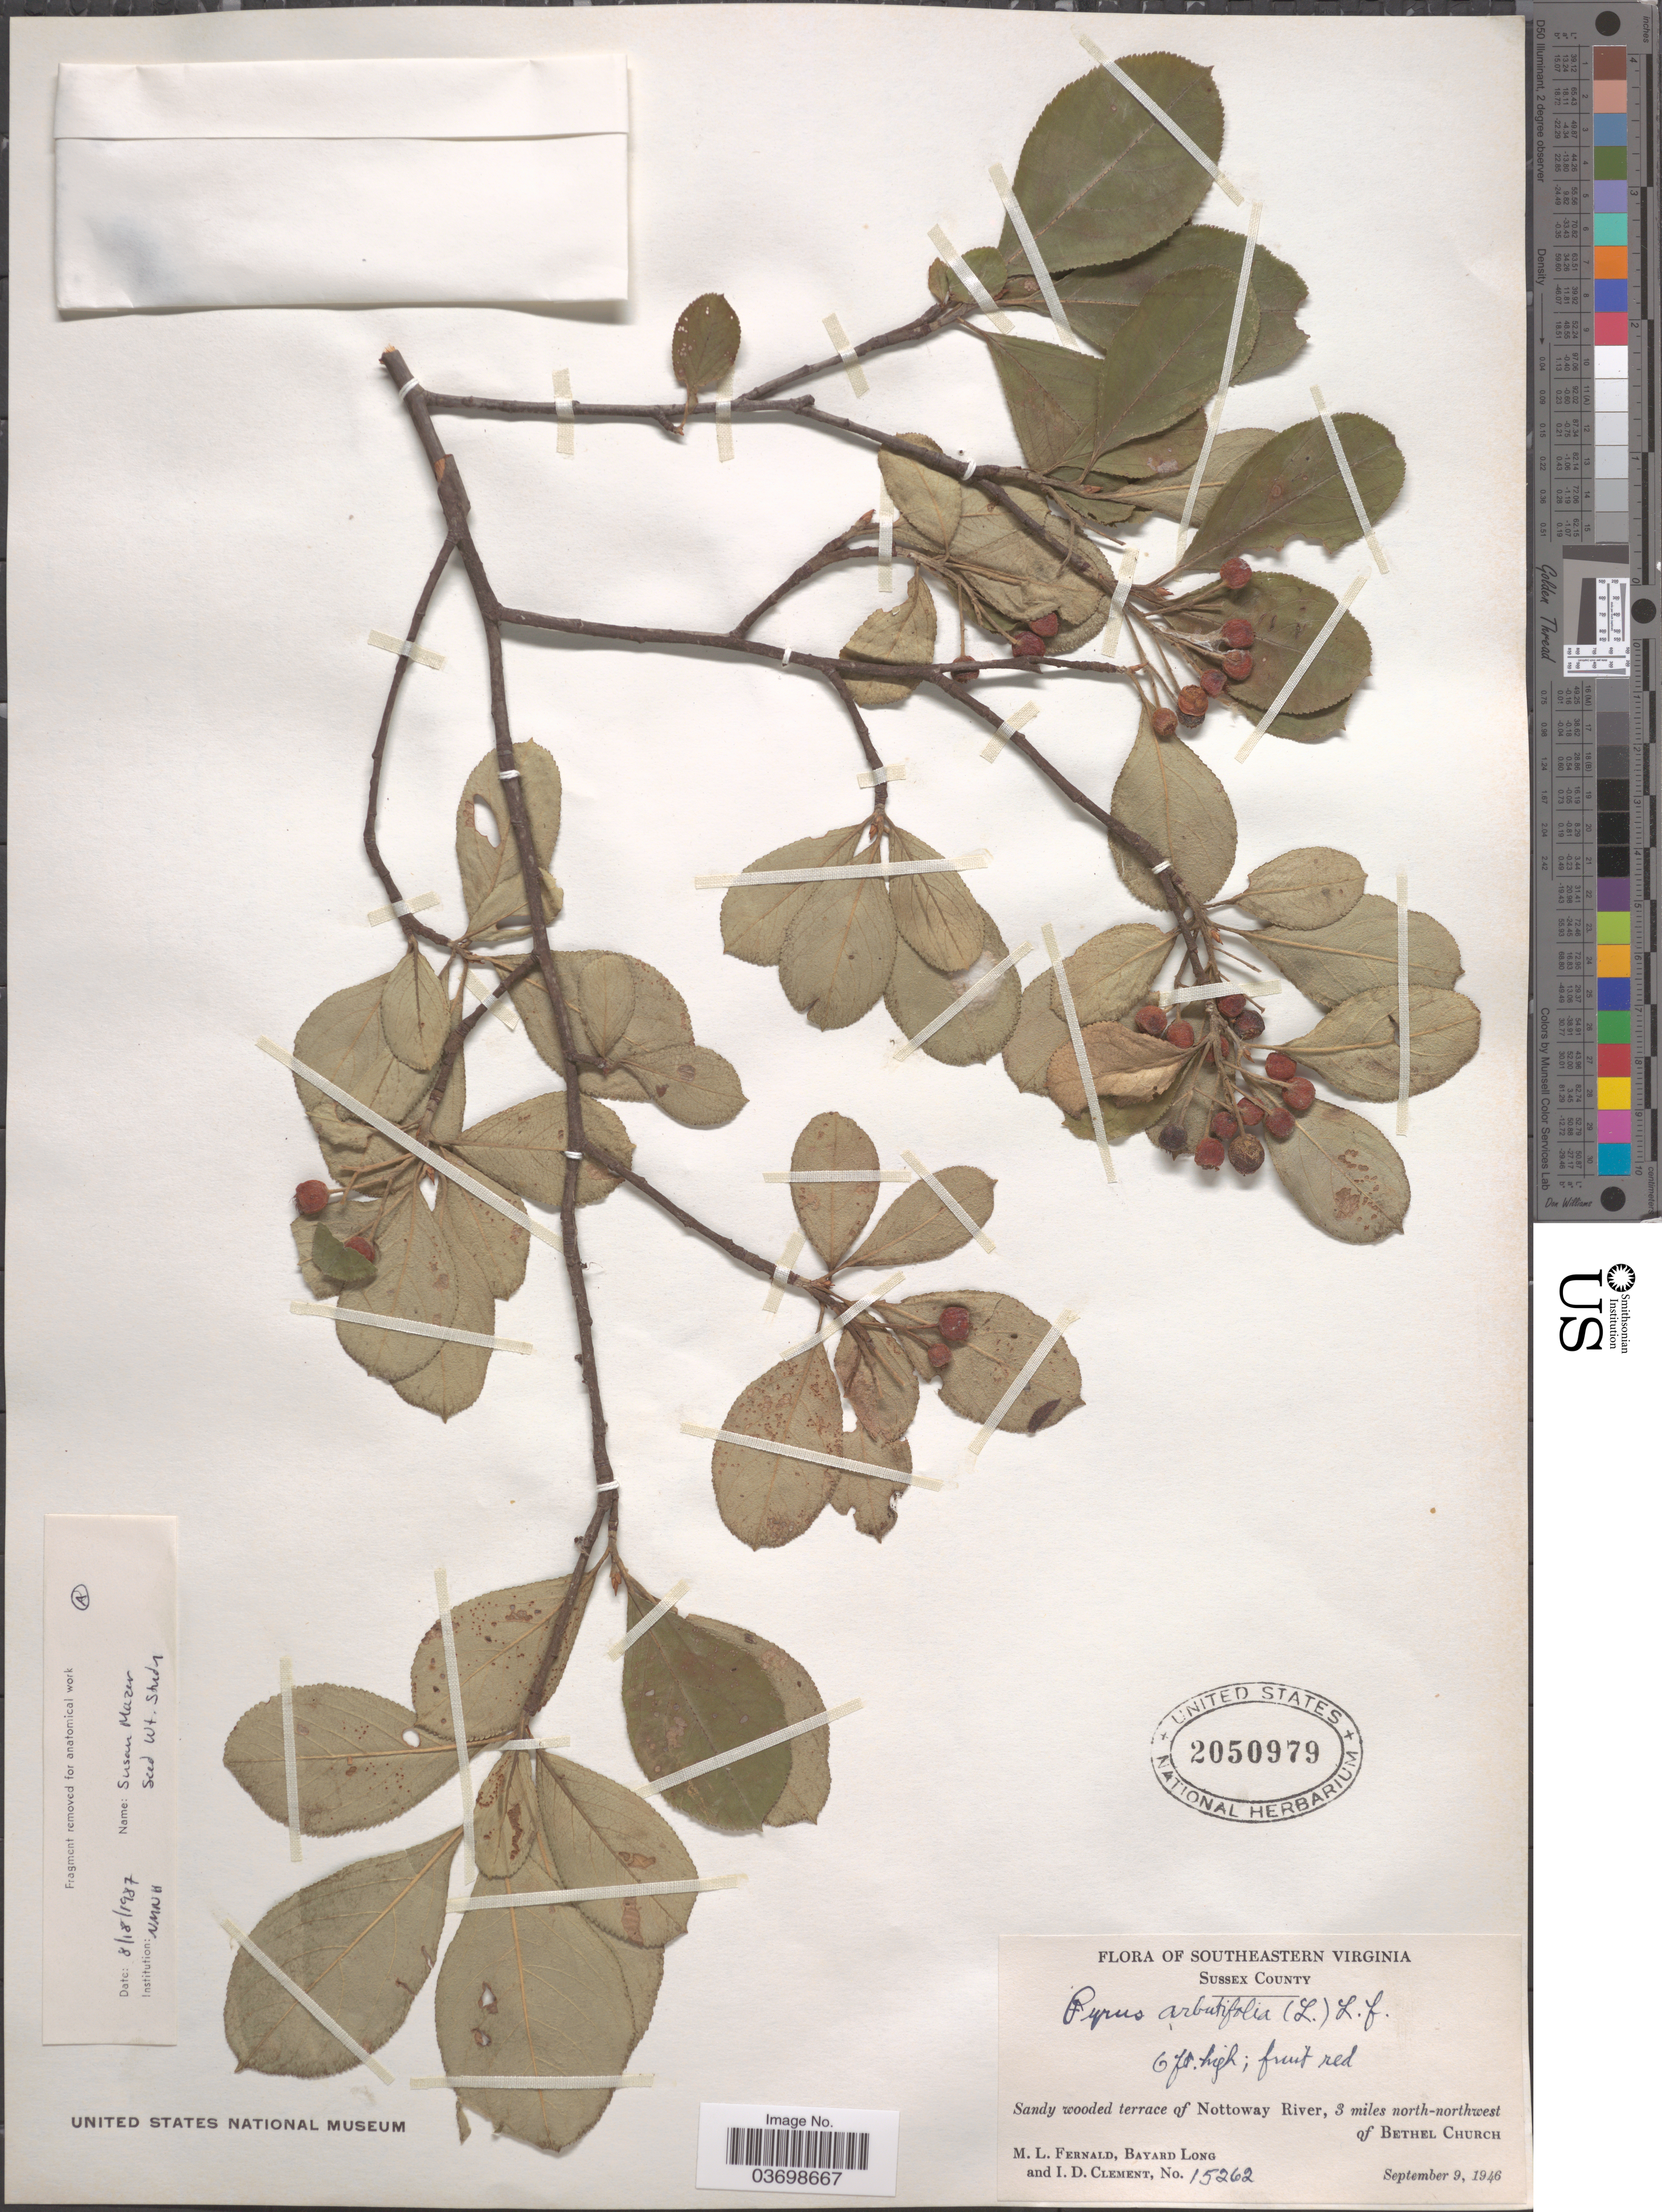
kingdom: Plantae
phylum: Tracheophyta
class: Magnoliopsida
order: Rosales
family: Rosaceae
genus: Aronia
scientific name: Aronia arbutifolia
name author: (L.) Pers.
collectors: M. L. Fernald, B. Long & I. Clement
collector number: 15262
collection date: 1946-09-09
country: United States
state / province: Virginia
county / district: Sussex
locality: Southeastern Virginia. Sussex County. Sandy wooded terrace of Nottoway River, 3 miles north-northwest of Bethel Church.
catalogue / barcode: US 2050979